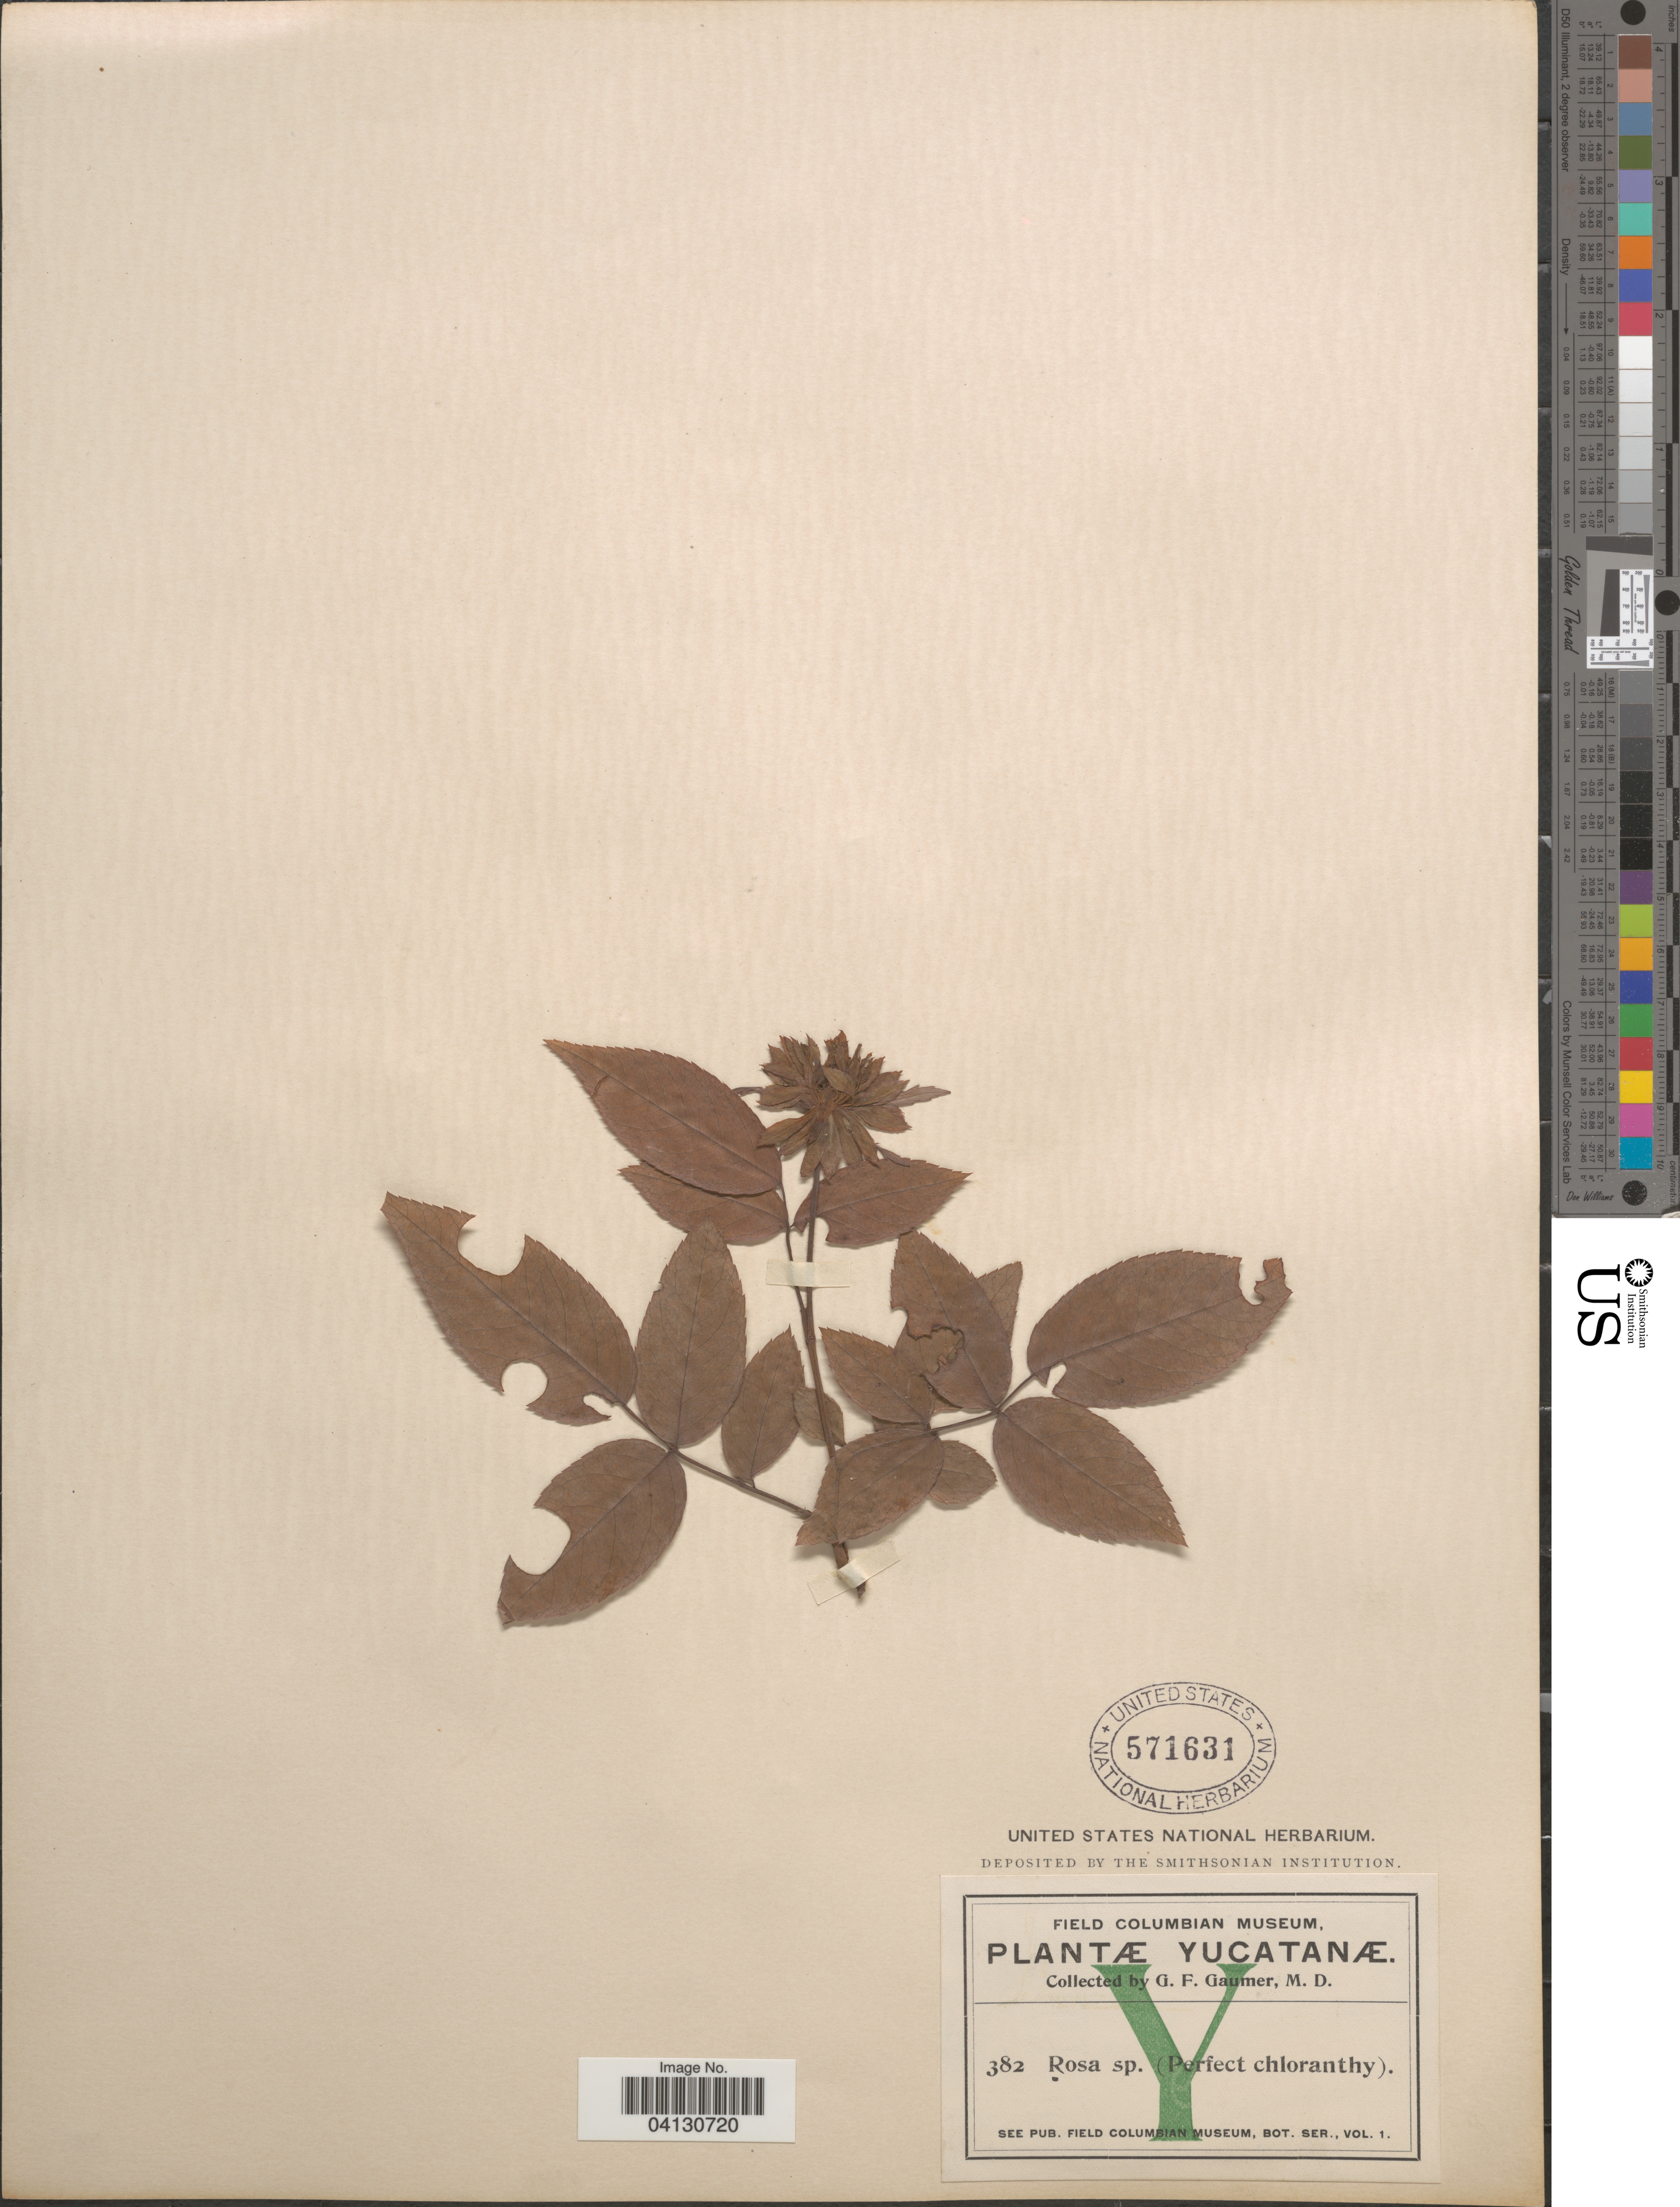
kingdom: Plantae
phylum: Tracheophyta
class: Magnoliopsida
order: Rosales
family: Rosaceae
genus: Rosa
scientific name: Rosa sp.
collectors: G. F. Gaumer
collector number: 382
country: Mexico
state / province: Yucatán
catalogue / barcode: US 571631